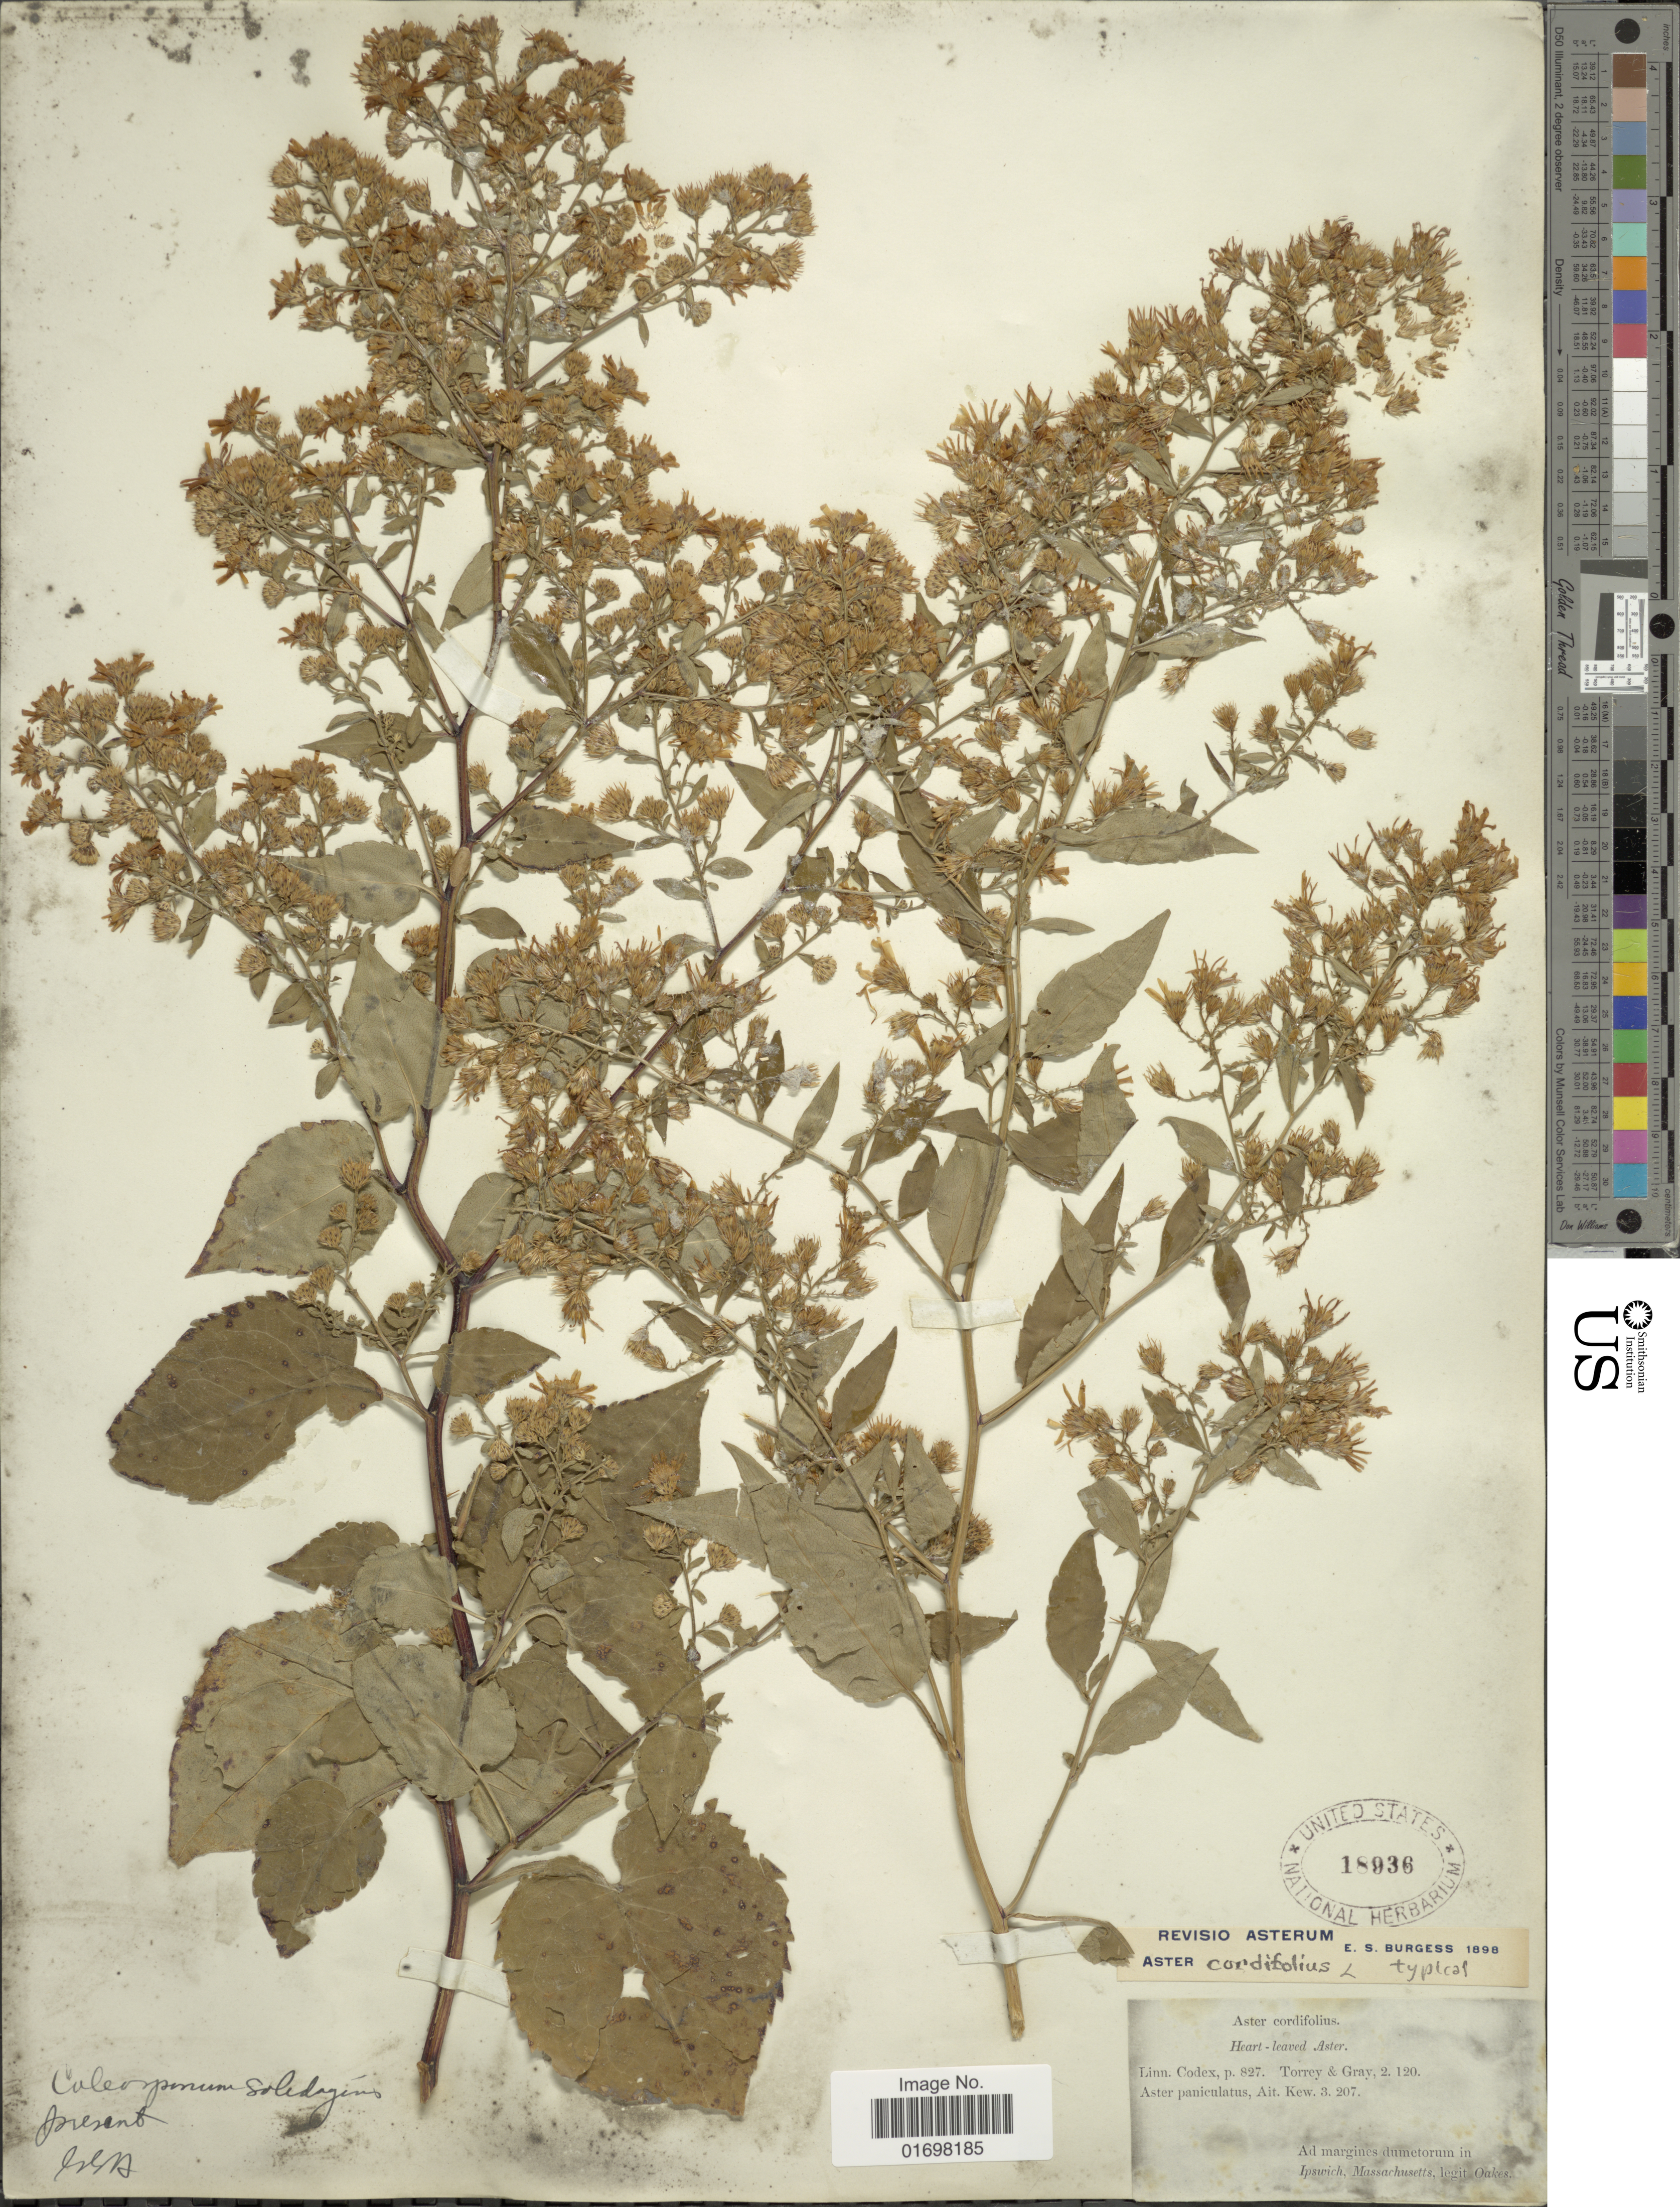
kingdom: Plantae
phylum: Tracheophyta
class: Magnoliopsida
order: Asterales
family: Asteraceae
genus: Symphyotrichum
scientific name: Symphyotrichum cordifolium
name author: (L.) G.L. Nesom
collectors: -. Oakes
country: United States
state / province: Massachusetts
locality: Ad margins dumetorumin Ipswich, Masschusetts.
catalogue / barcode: US 18936